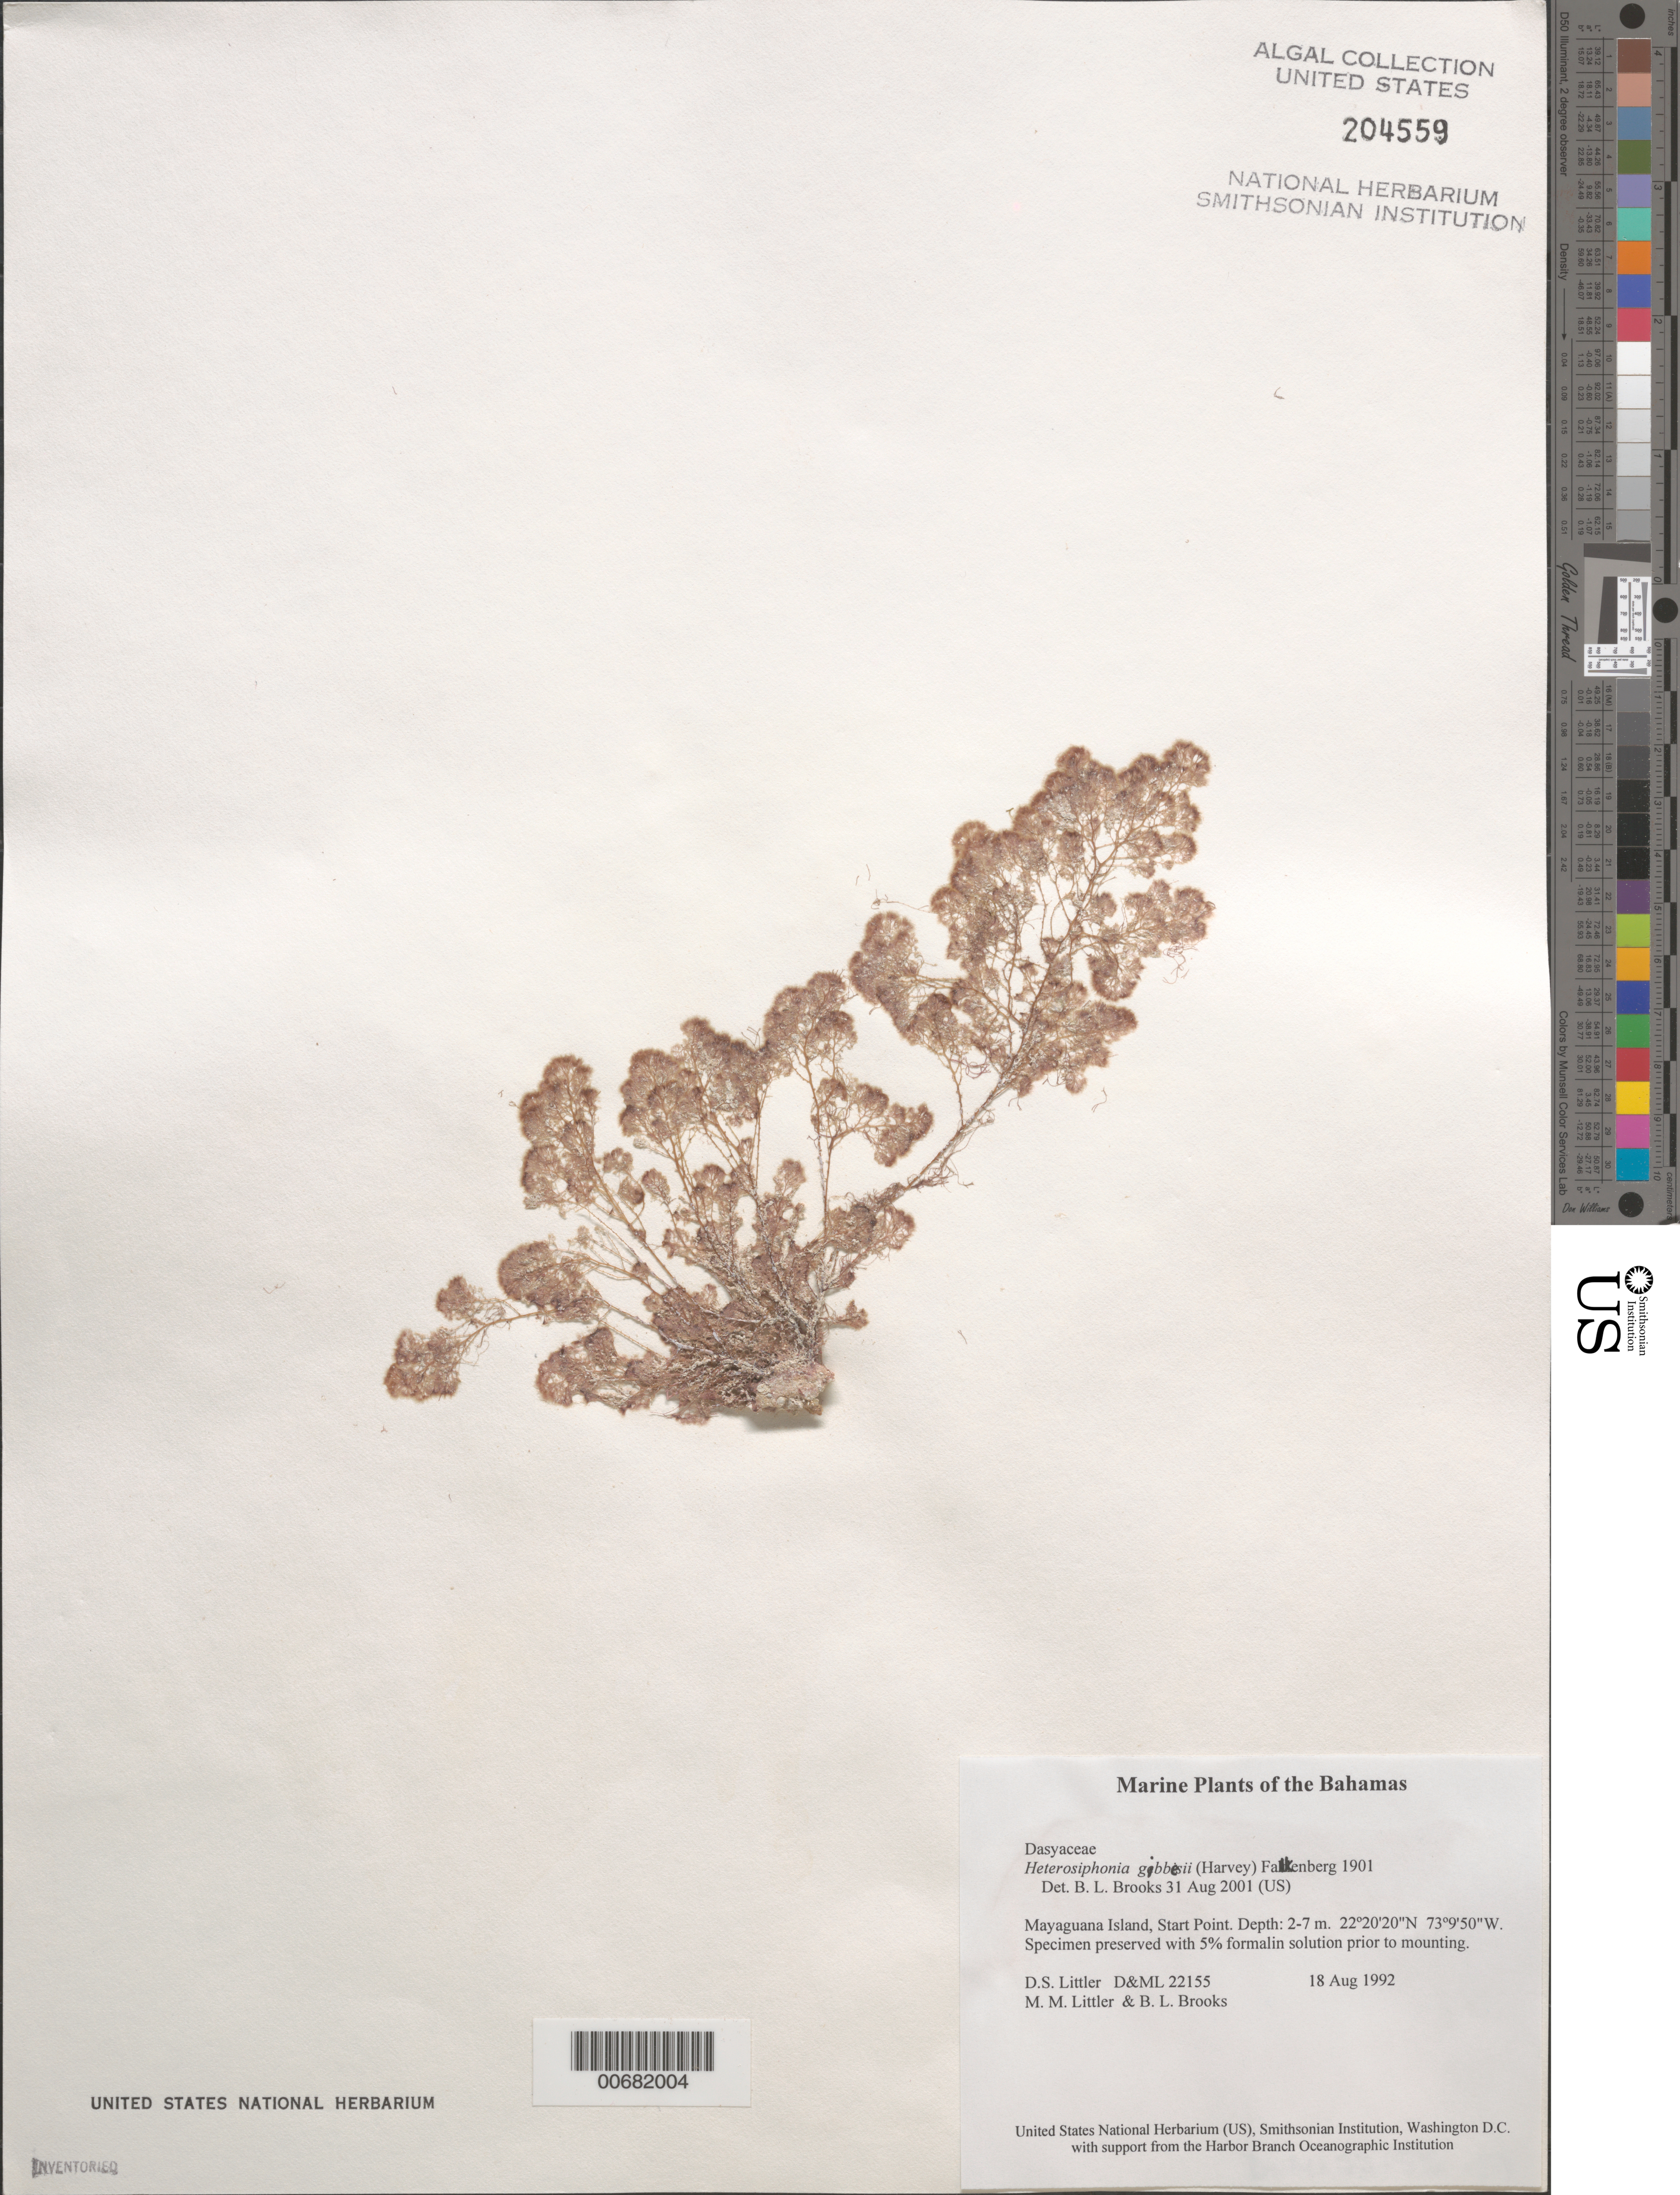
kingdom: Plantae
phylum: Rhodophyta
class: Florideophyceae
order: Ceramiales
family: Dasyaceae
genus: Heterosiphonia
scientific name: Heterosiphonia gibbesii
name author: (Harv.)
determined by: Brooks, B. L., (BOT), Smithsonian Institution - National Museum of Natural History (UNITED STATES)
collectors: D. S. Littler, M. M. Littler & B. Brooks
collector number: D&ML 22155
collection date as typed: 18 Aug 1992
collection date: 1992-08-18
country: Bahamas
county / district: Mayaguana District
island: Mayaguana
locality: Start Point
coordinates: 22 20' 20" N, 73 9' 50" W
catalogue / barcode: US 204559